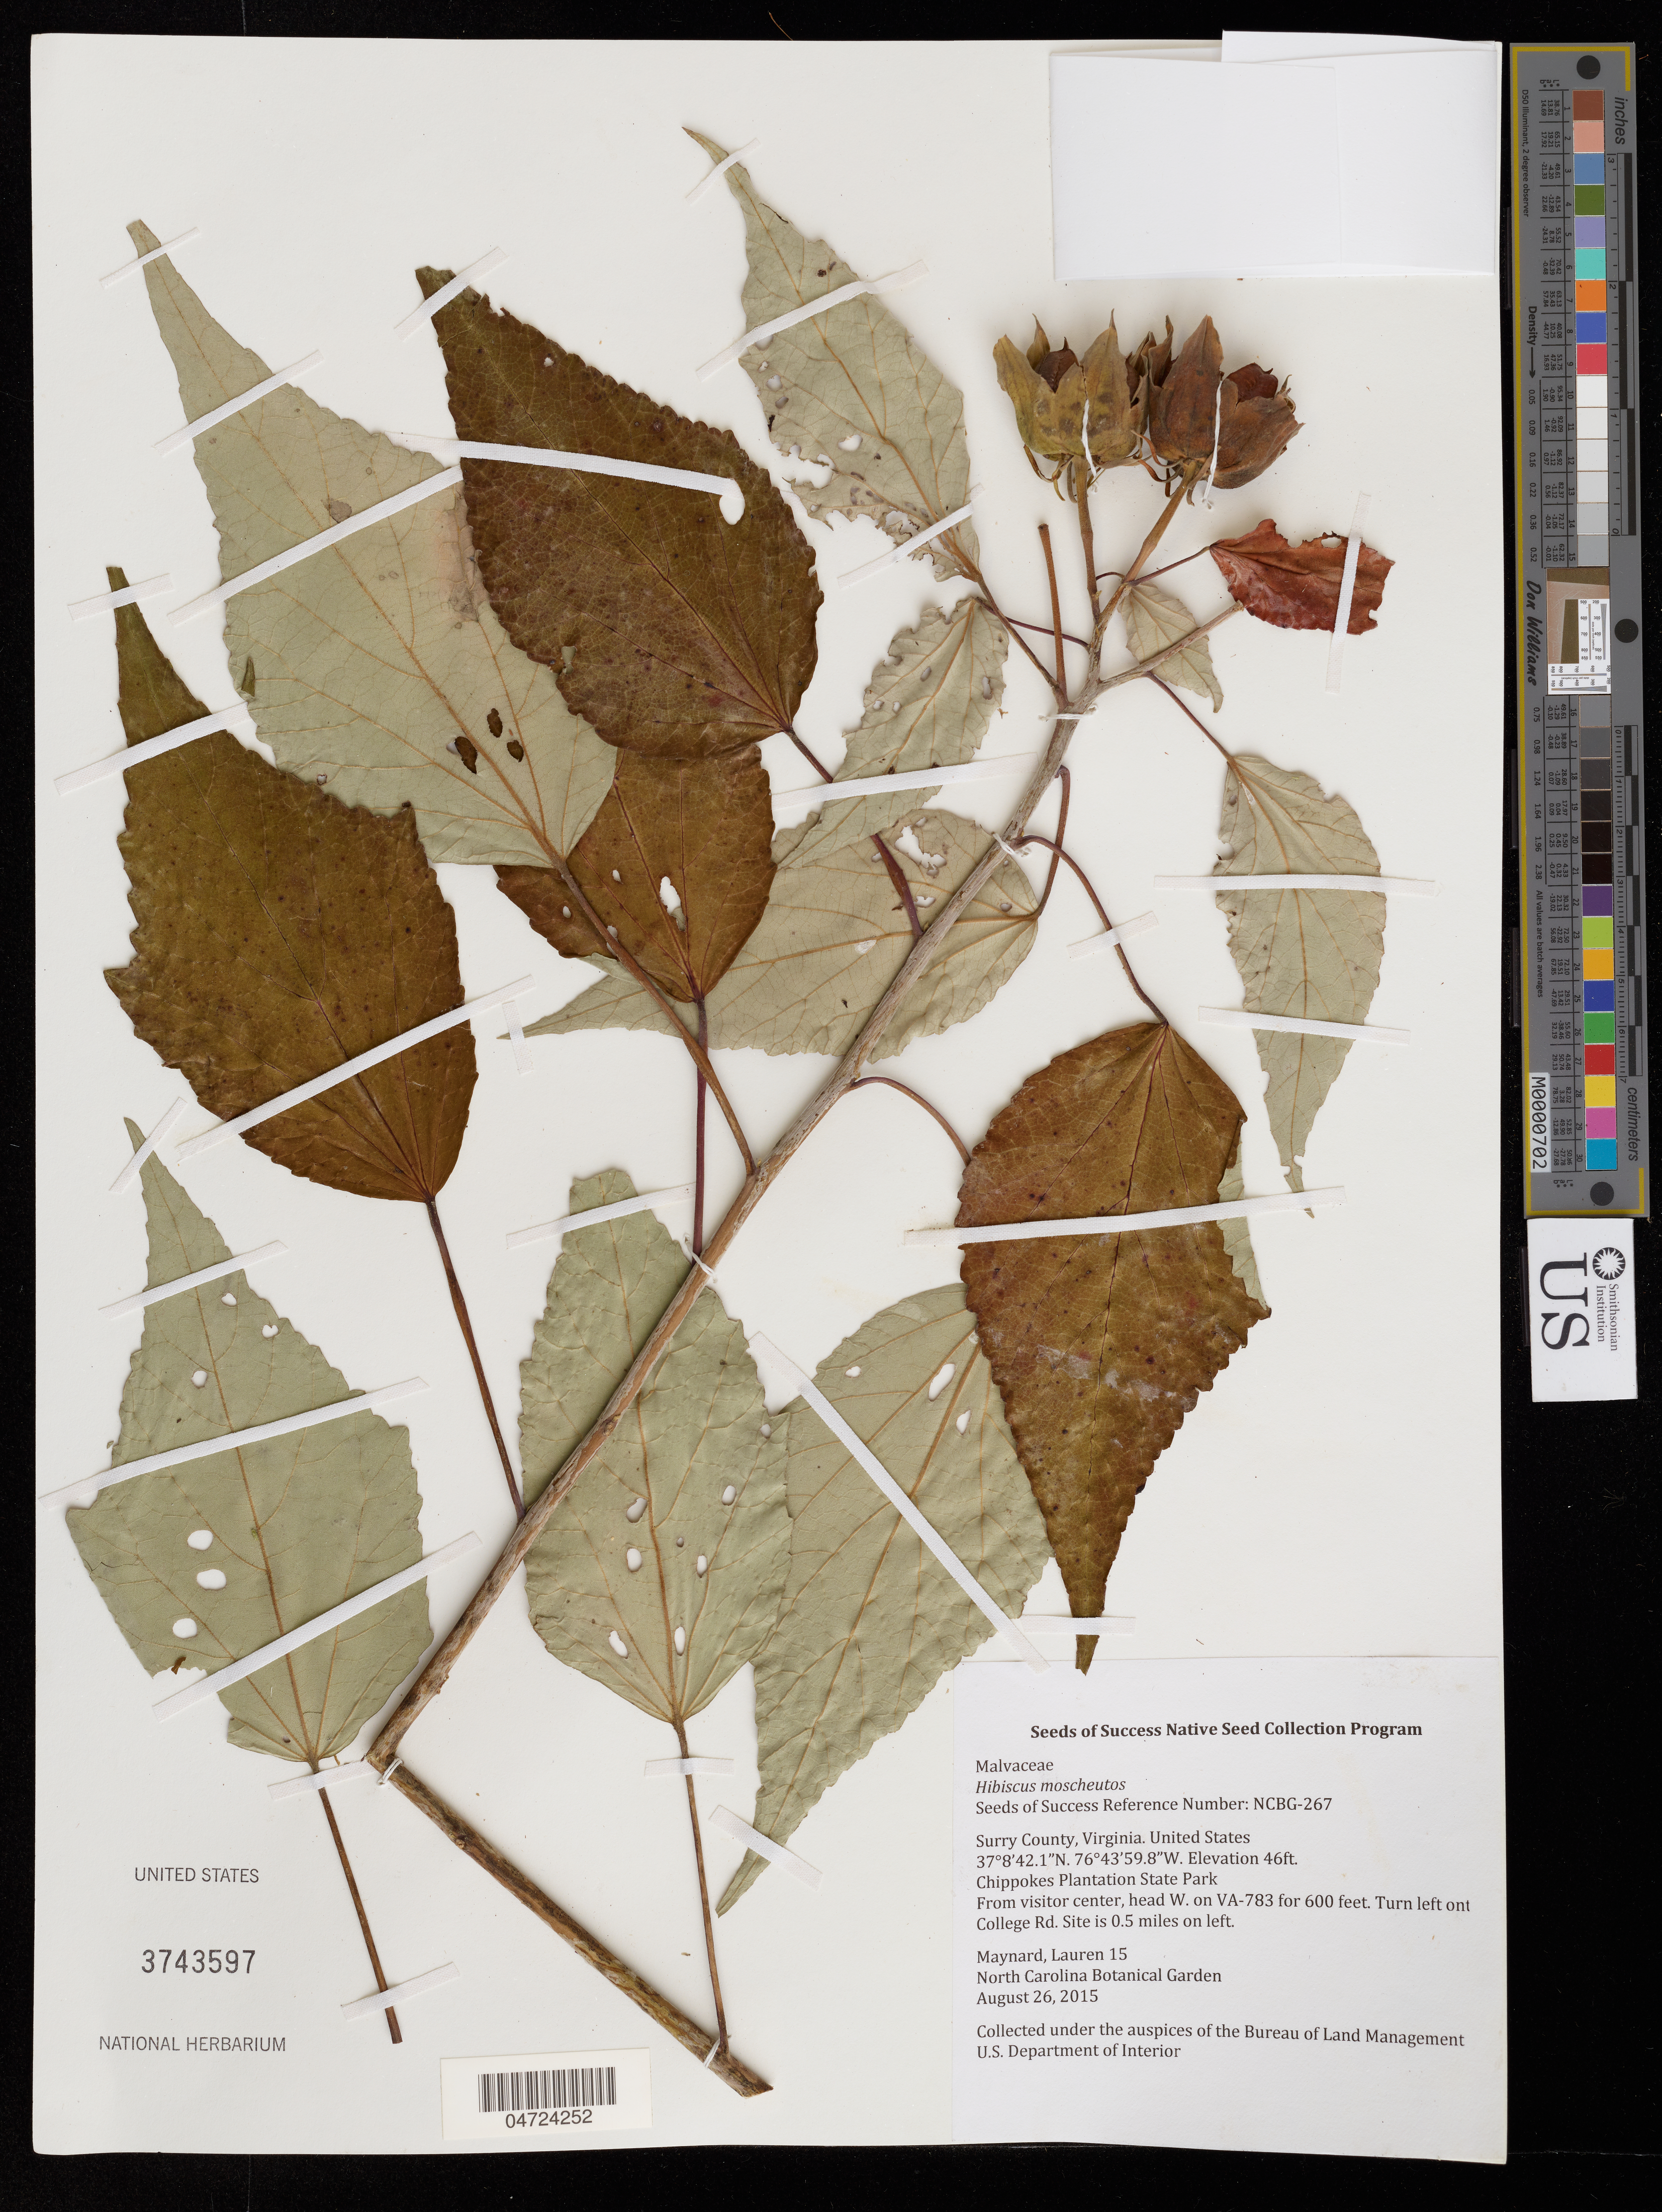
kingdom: Plantae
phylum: Tracheophyta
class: Magnoliopsida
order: Malvales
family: Malvaceae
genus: Hibiscus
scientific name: Hibiscus moscheutos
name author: L.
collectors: L. Maynard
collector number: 15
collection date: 2015-08-26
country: United States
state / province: Virginia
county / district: Surry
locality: Surry County. Chippokes Plantation State Park. From visitor center, head W. on VA-783 for 600 feet. Turn left ont College Rd. Site is 0.5 miles on left.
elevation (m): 14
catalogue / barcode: US 3743597